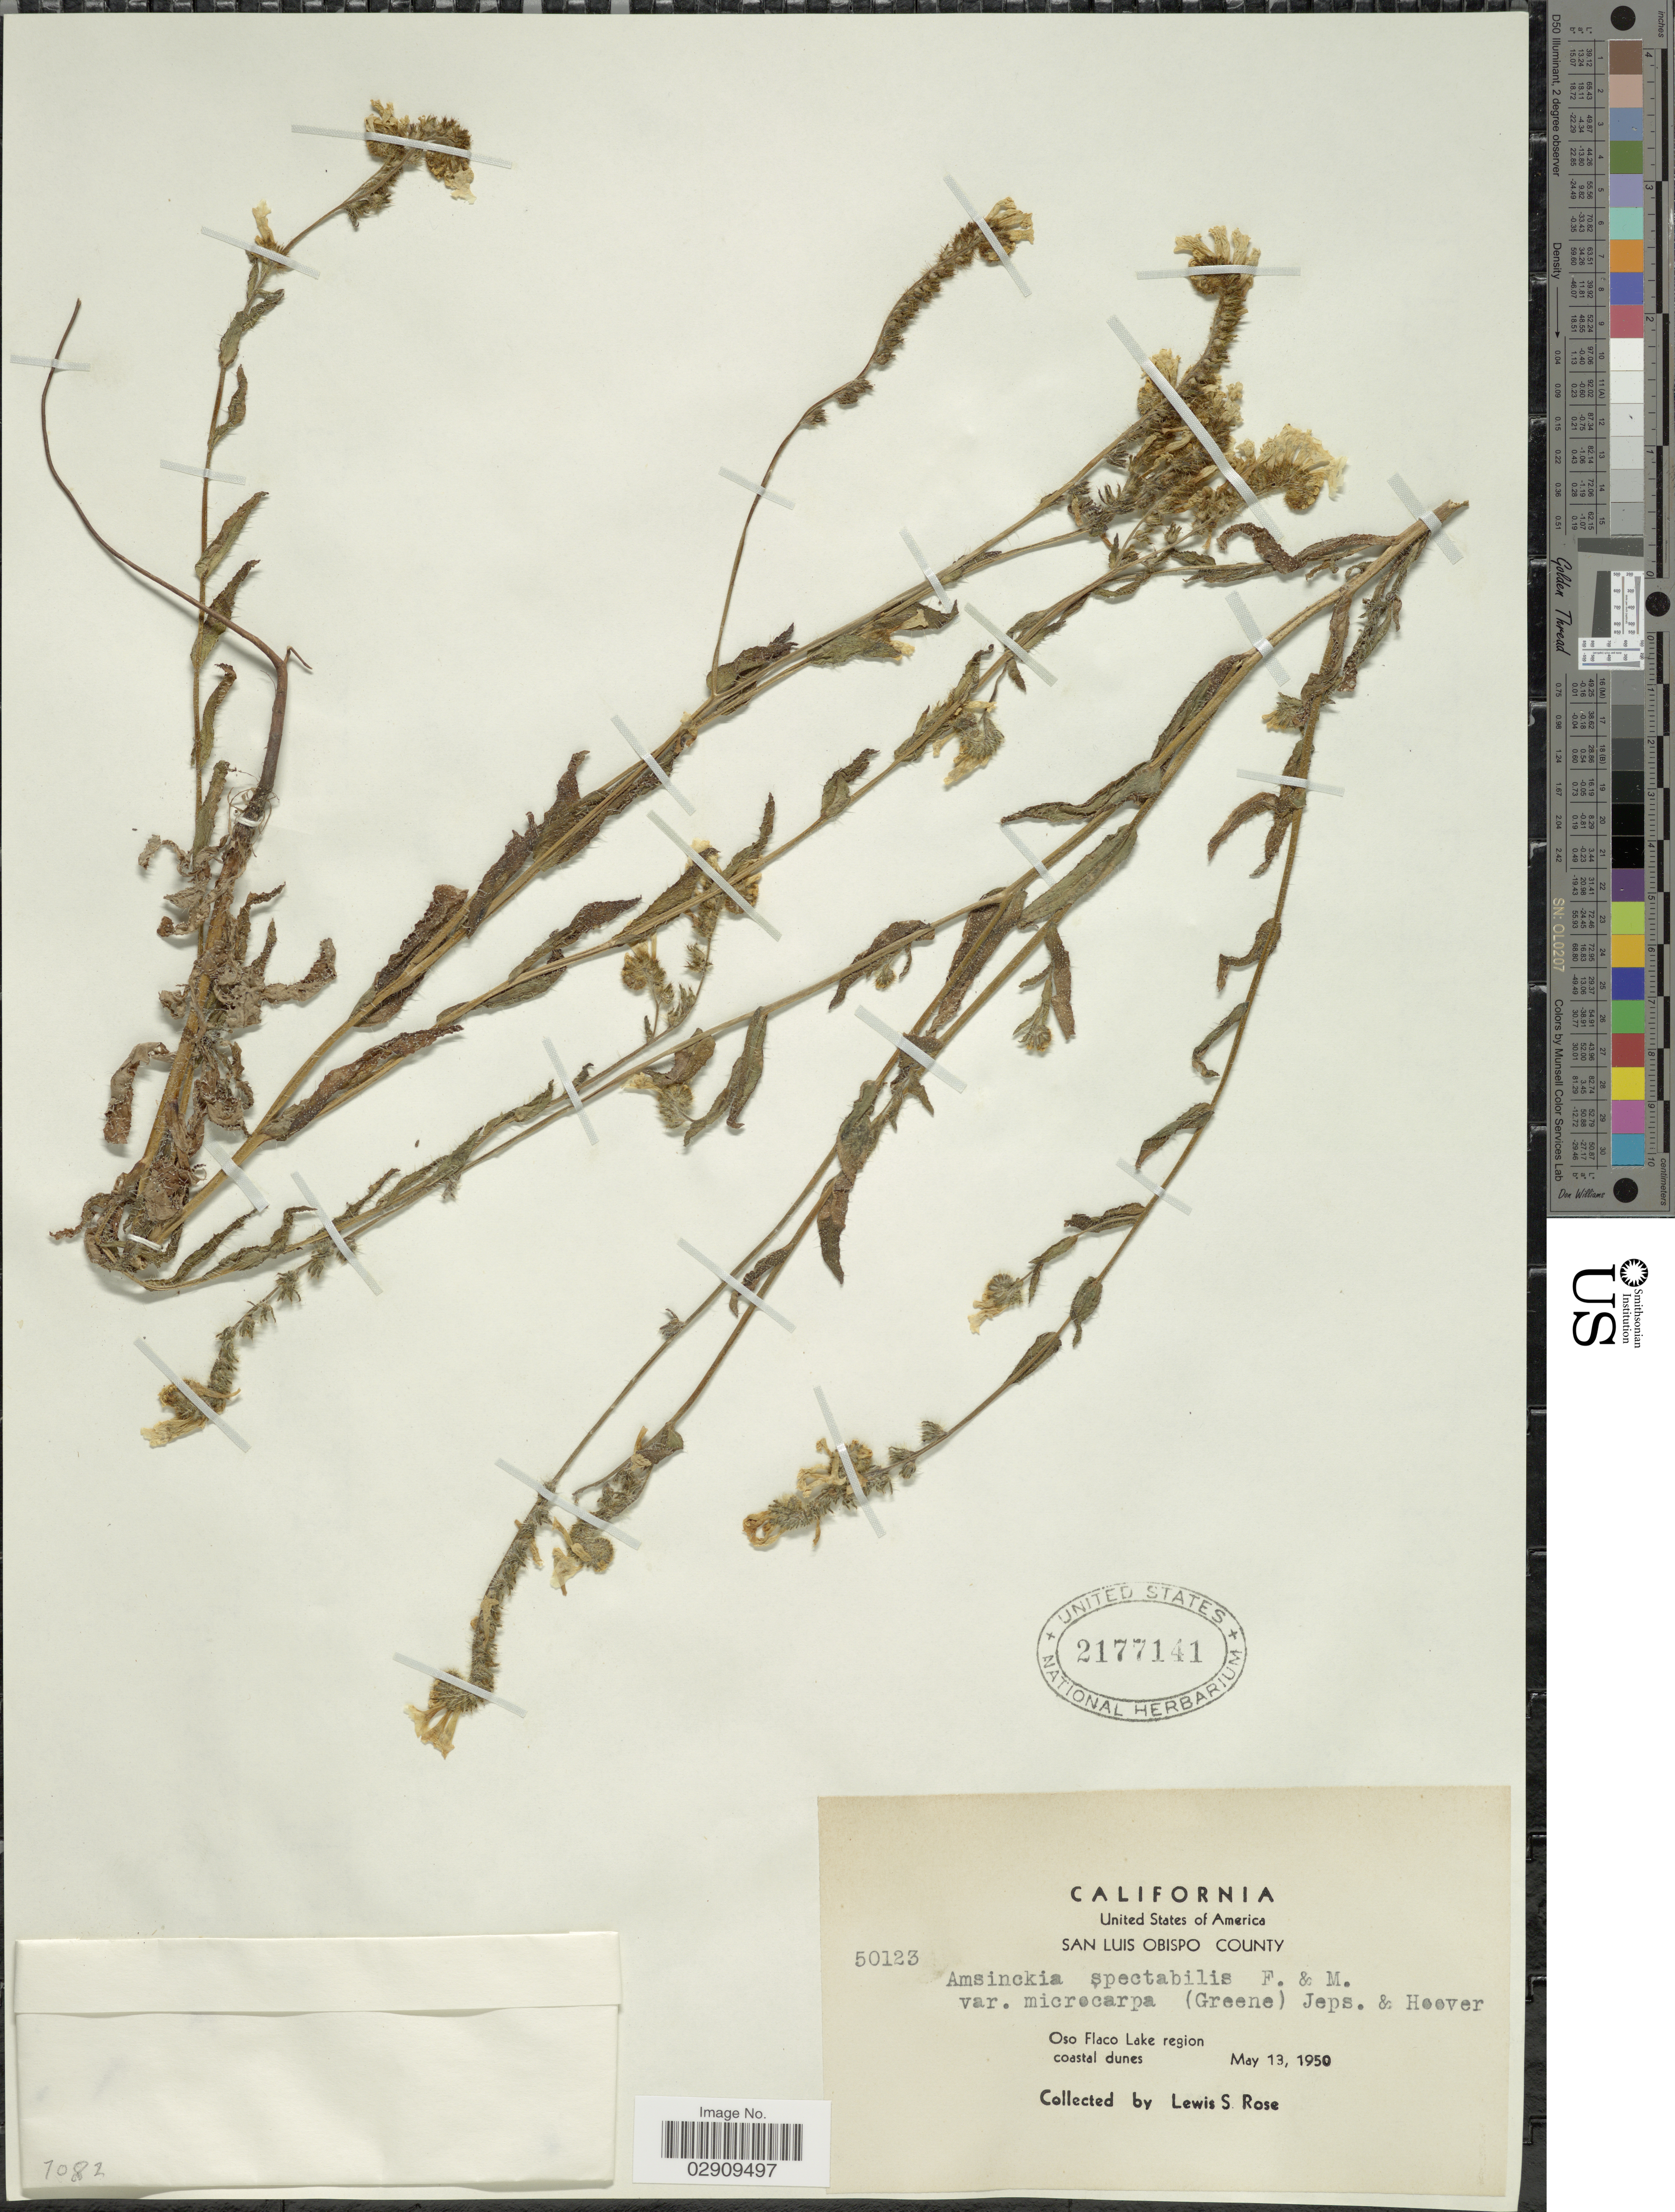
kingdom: Plantae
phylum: Tracheophyta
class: Magnoliopsida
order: Boraginales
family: Boraginaceae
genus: Amsinckia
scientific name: Amsinckia spectabilis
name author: Fisch. & C.A. Mey.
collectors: L. S. Rose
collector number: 50123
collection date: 1950-05-13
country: United States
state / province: California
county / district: San Luis Obispo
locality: San Luis Obispo County. Oso Flaco Lake Region. Coastal dunes.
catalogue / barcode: US 2177141